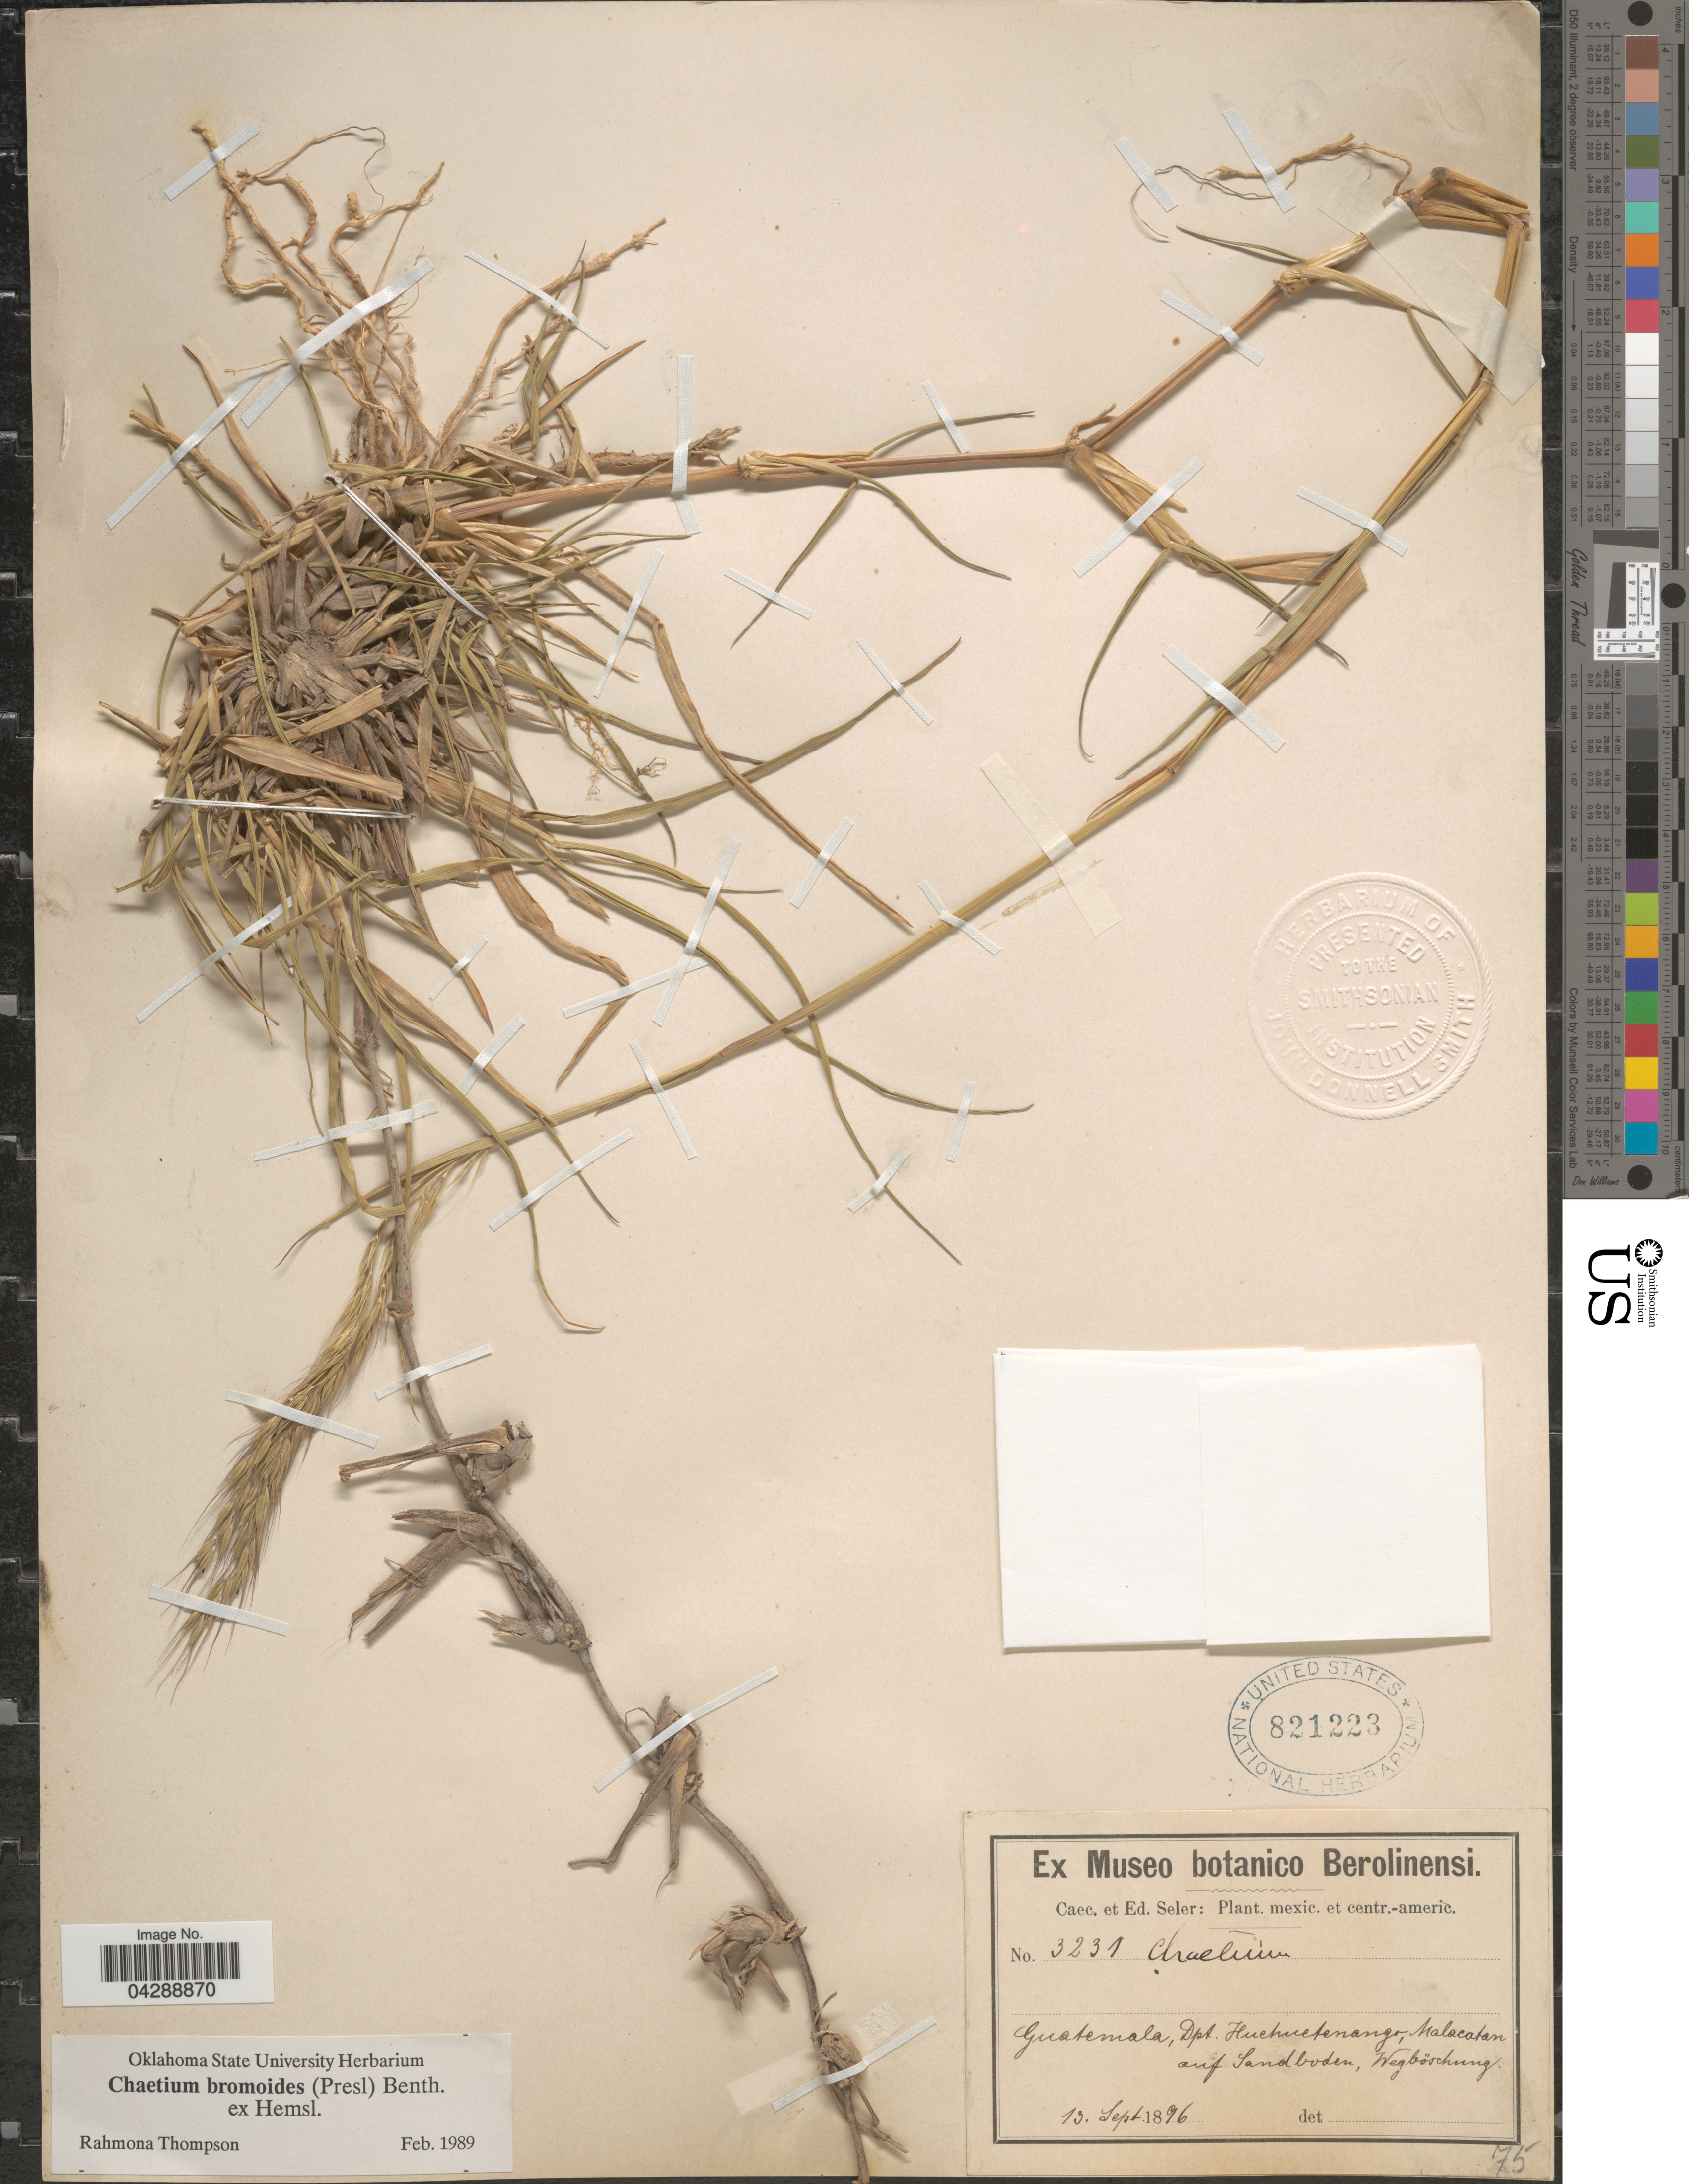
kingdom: Plantae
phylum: Tracheophyta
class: Liliopsida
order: Poales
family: Poaceae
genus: Chaetium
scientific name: Chaetium bromoides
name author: (J. Presl) Benth. ex Hemsl.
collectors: C. Seler & E. G. Seler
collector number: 3231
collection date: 1896-09-13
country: Guatemala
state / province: Huehuetenango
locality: Mexic. et centr.-americ. Dpt. Huehuetenango, Malacatan auf Sand boden, Wegböschung.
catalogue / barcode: US 821223